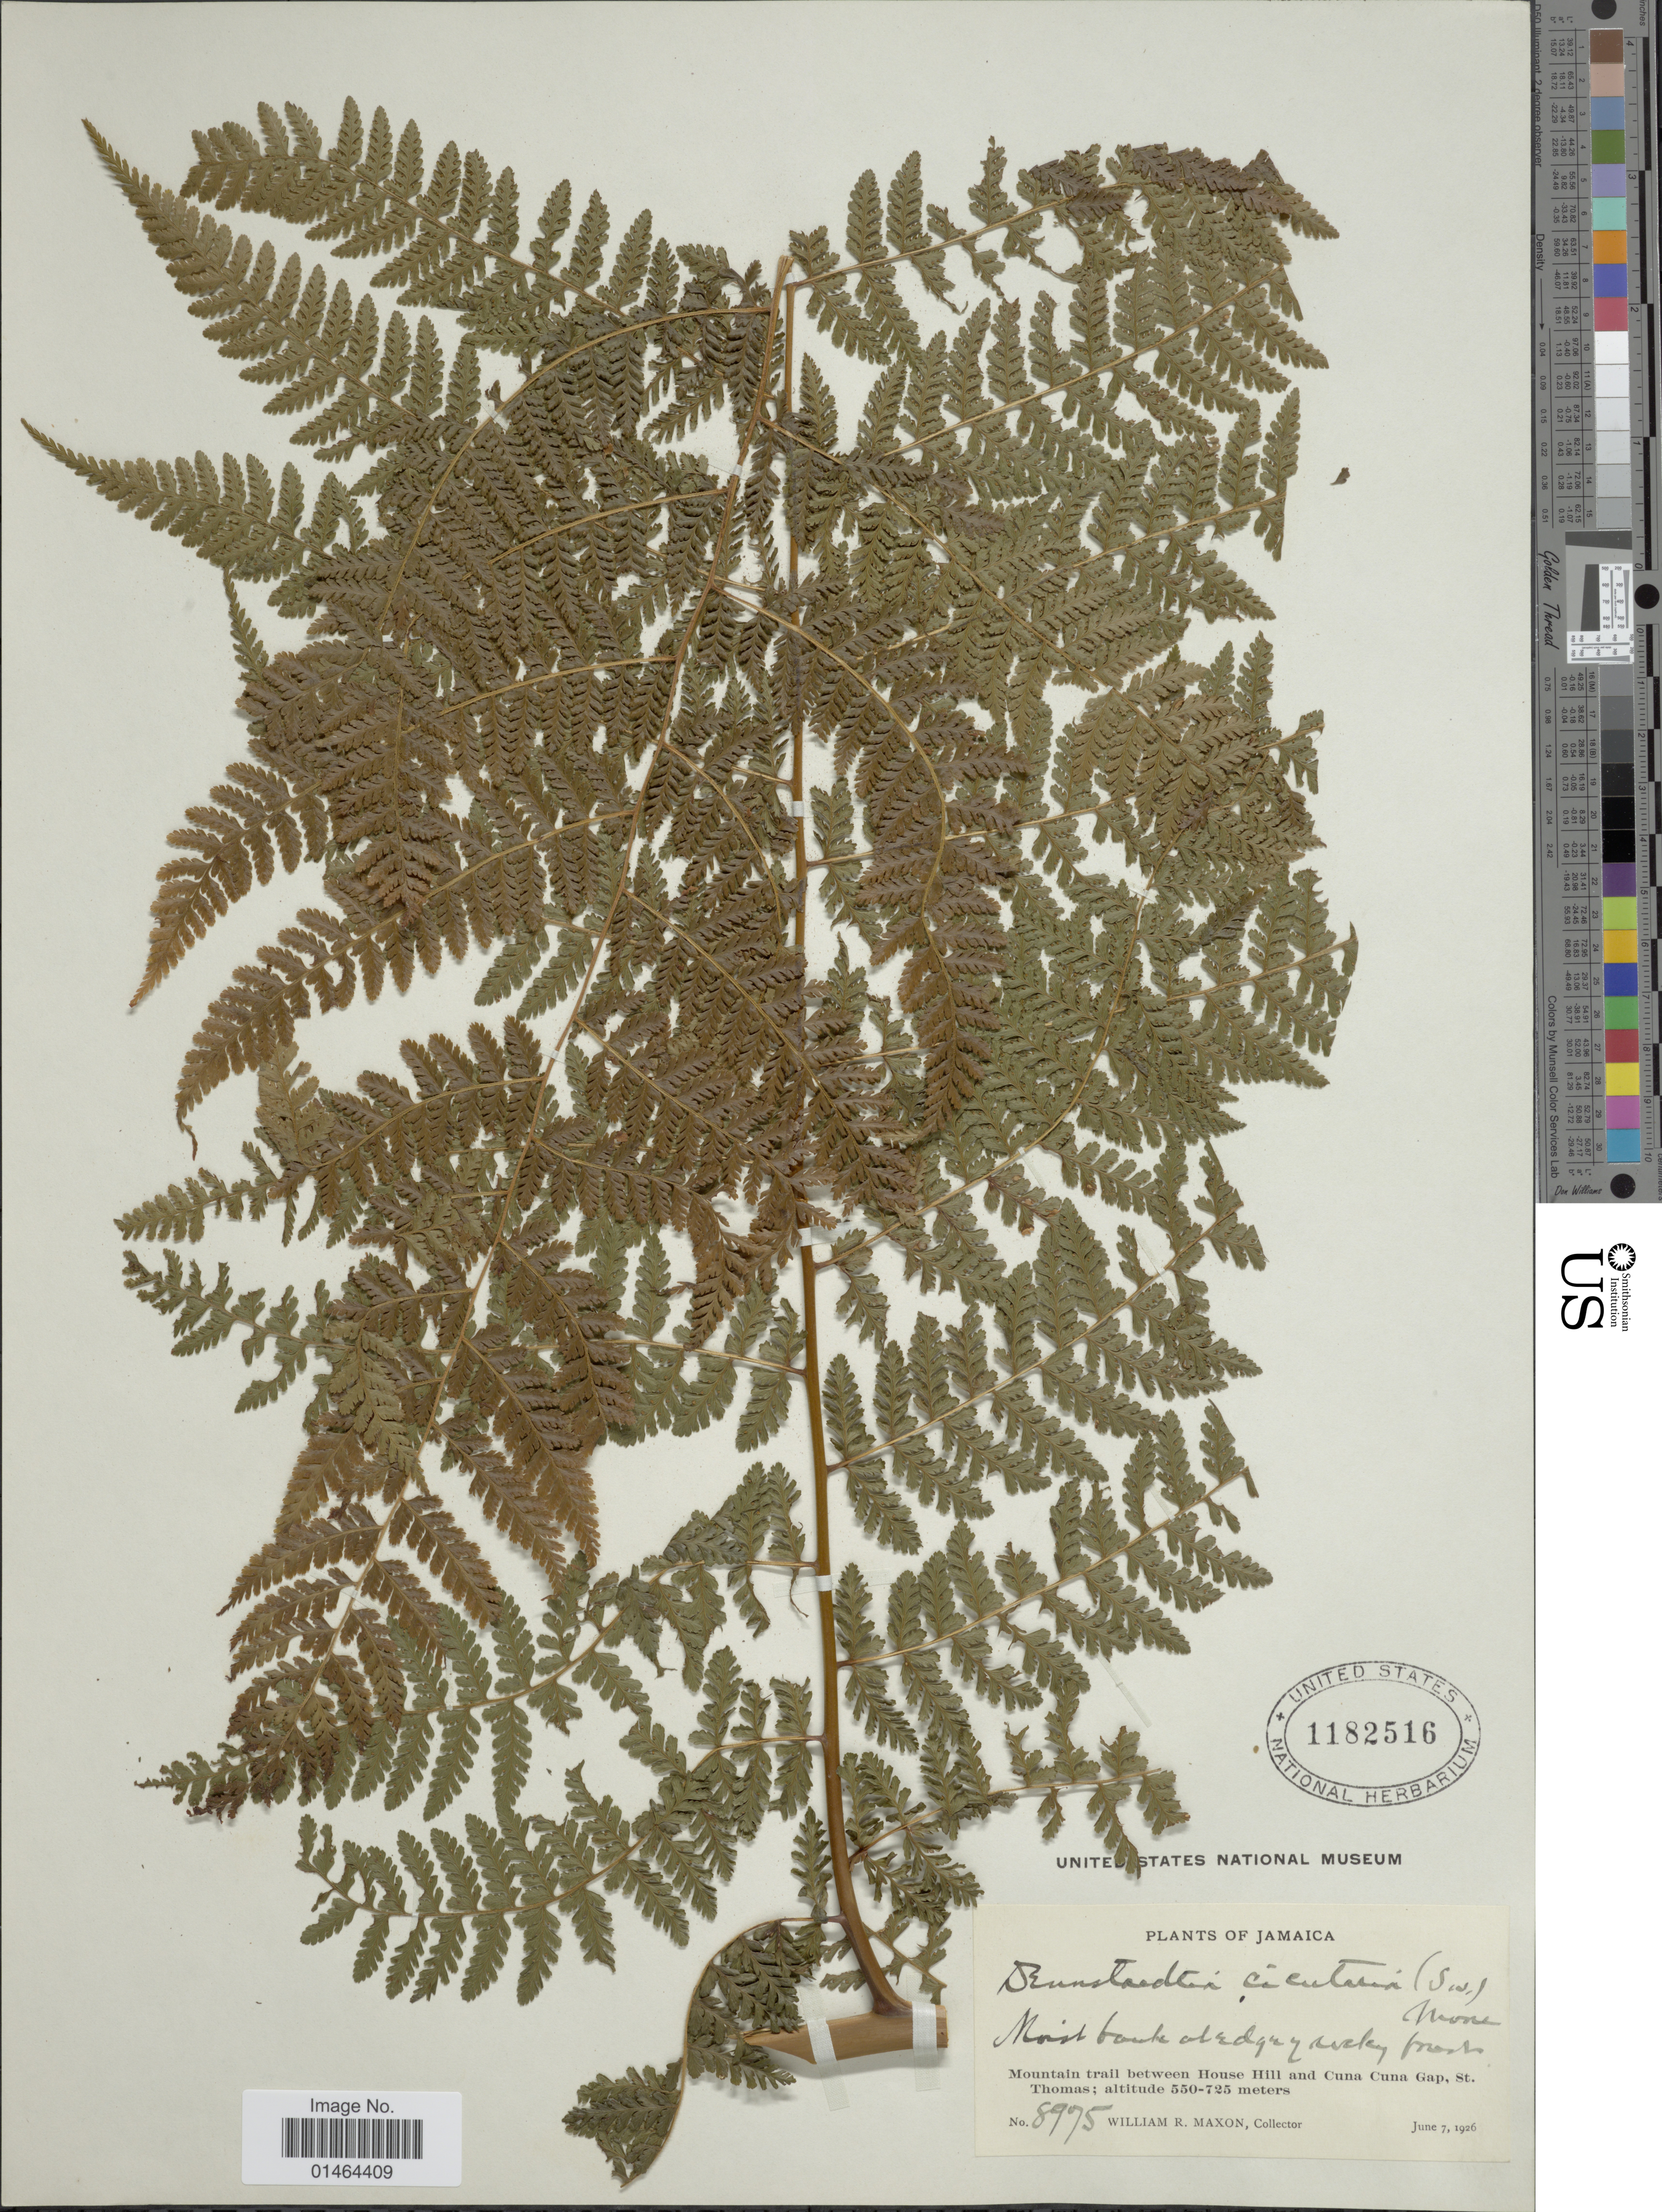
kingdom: Plantae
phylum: Tracheophyta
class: Polypodiopsida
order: Polypodiales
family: Dennstaedtiaceae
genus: Dennstaedtia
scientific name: Dennstaedtia cicutaria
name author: (Sw.) T. Moore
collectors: W. R. Maxon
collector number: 8975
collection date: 1926-06-07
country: Jamaica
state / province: Saint Thomas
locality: Mountain trail between House Hill and Cuna Cuna Gap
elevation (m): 550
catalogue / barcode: US 1182516